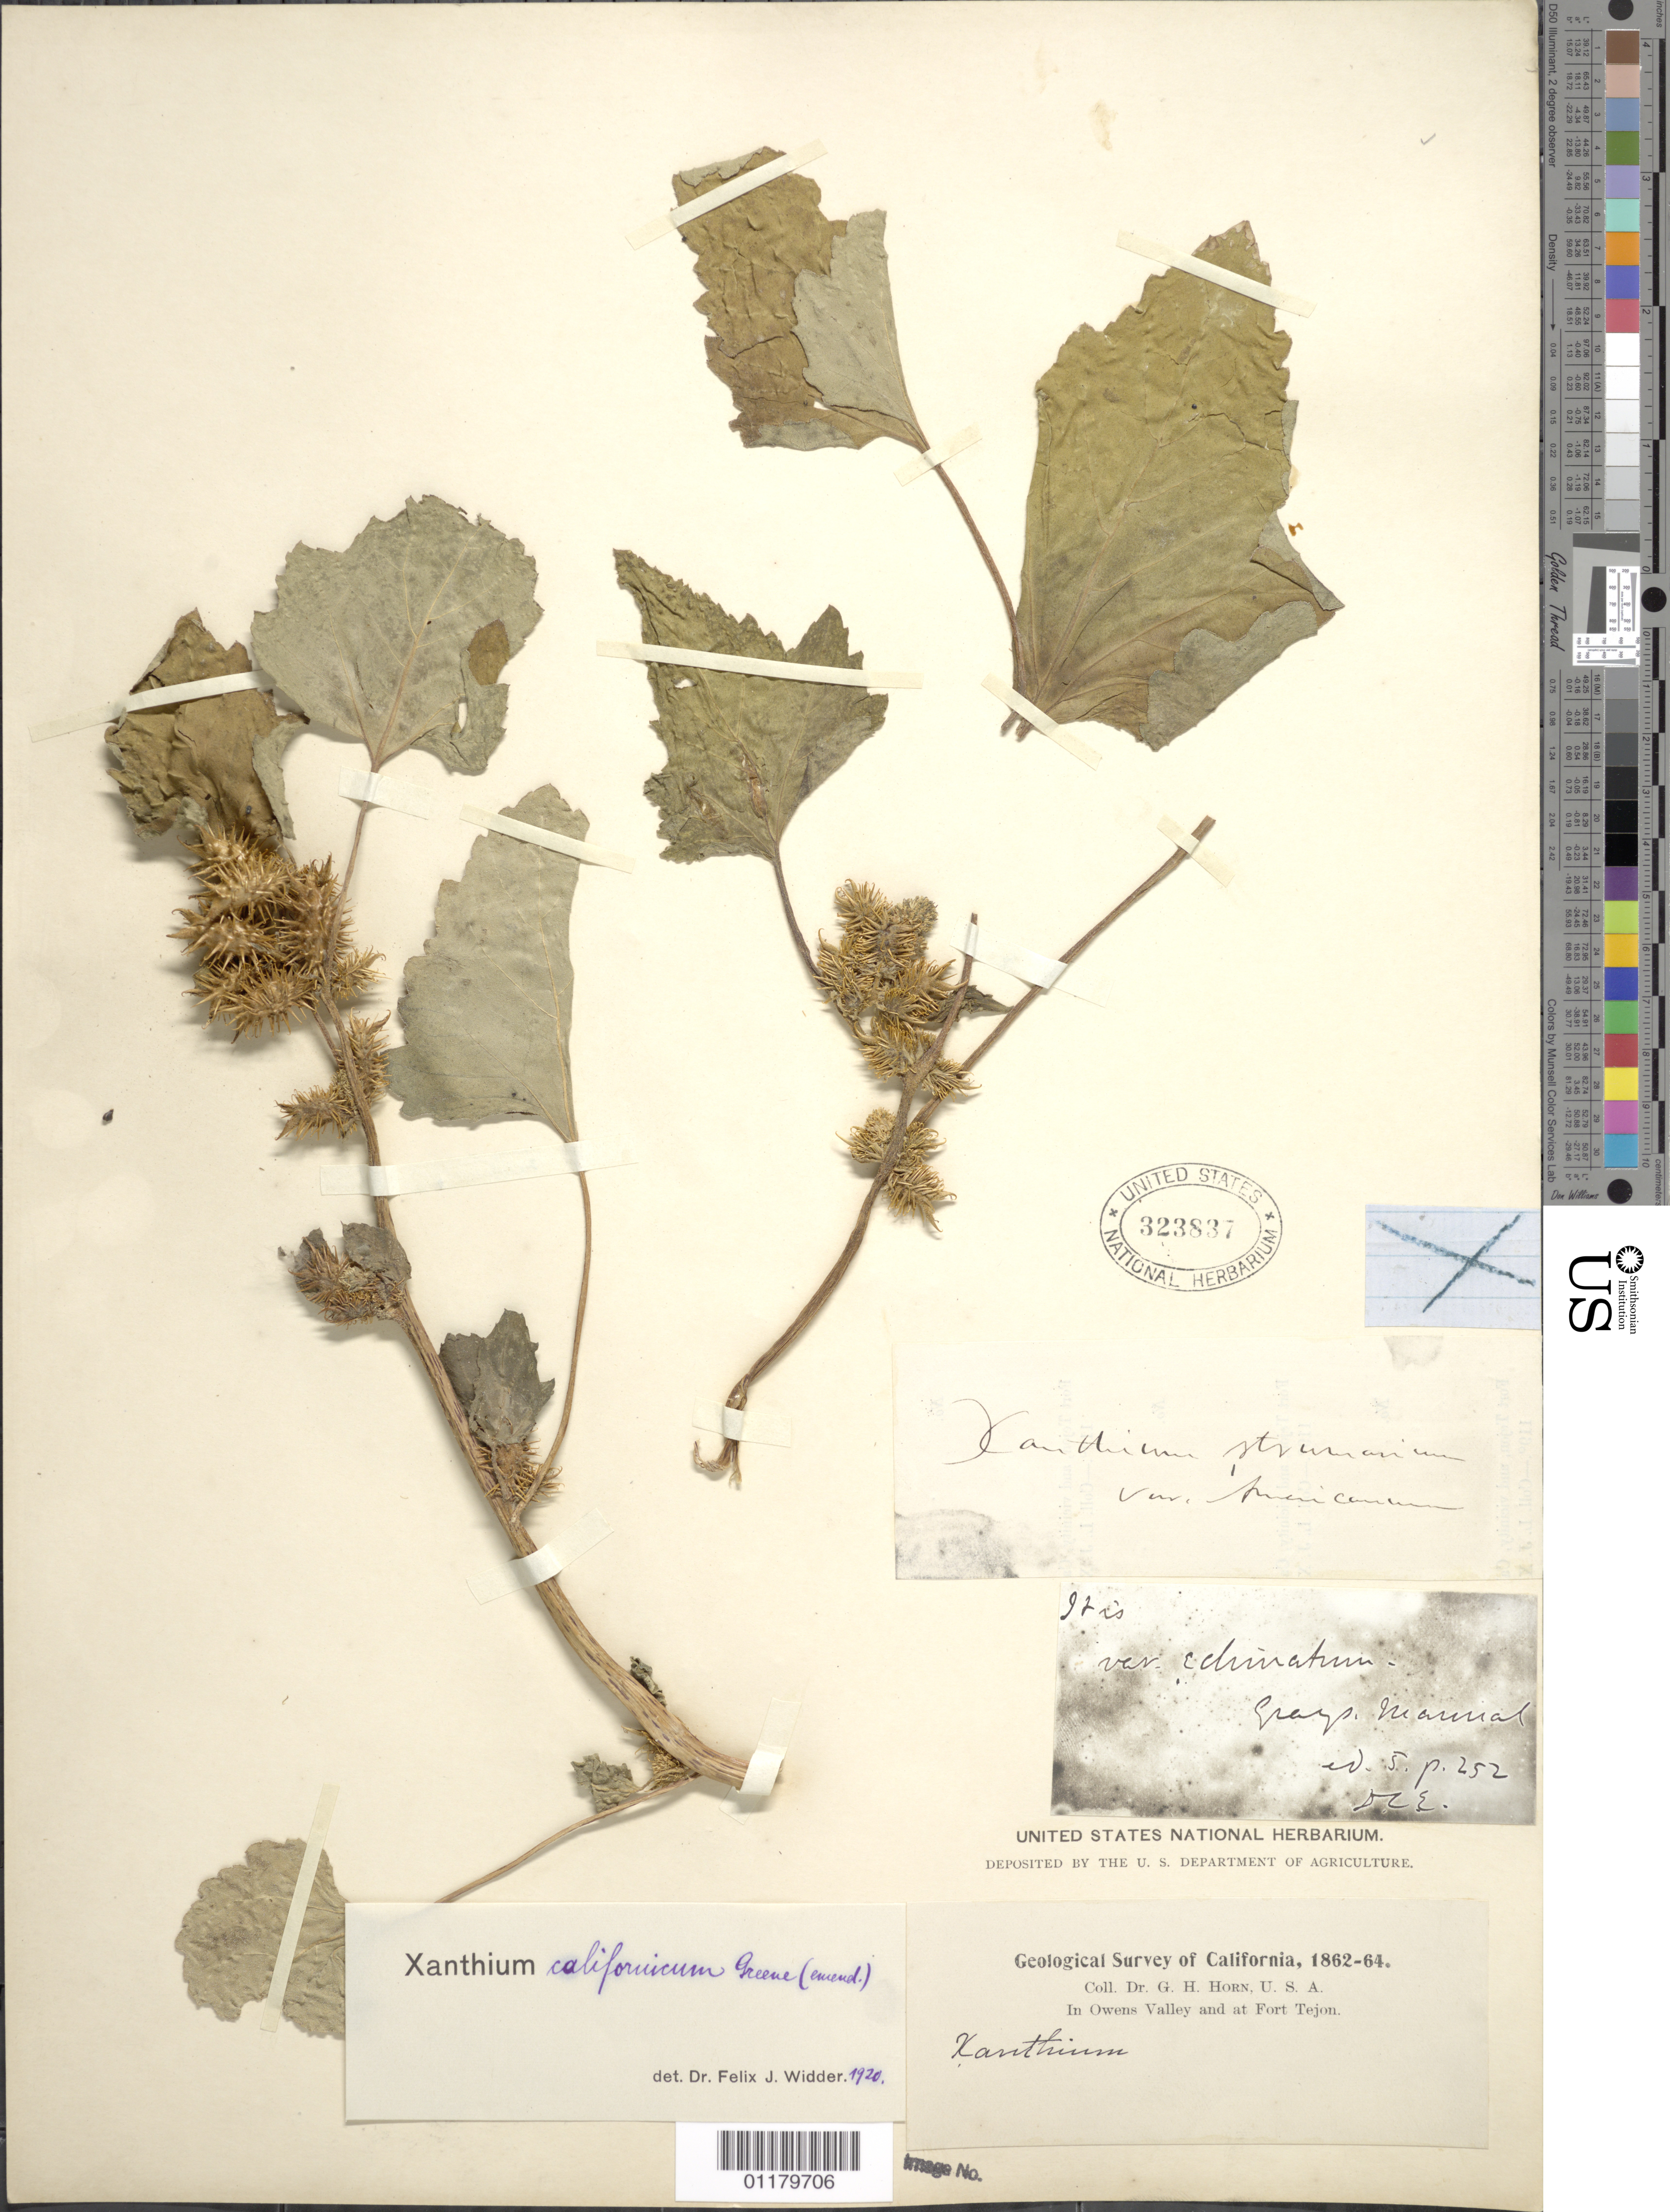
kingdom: Plantae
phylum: Tracheophyta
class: Magnoliopsida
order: Asterales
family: Asteraceae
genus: Xanthium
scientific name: Xanthium californicum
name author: Greene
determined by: Widder, F. J.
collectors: G. Horn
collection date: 1862/1864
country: United States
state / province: California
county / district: Kern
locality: In Owens Valley and at fort Tejon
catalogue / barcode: US 323837